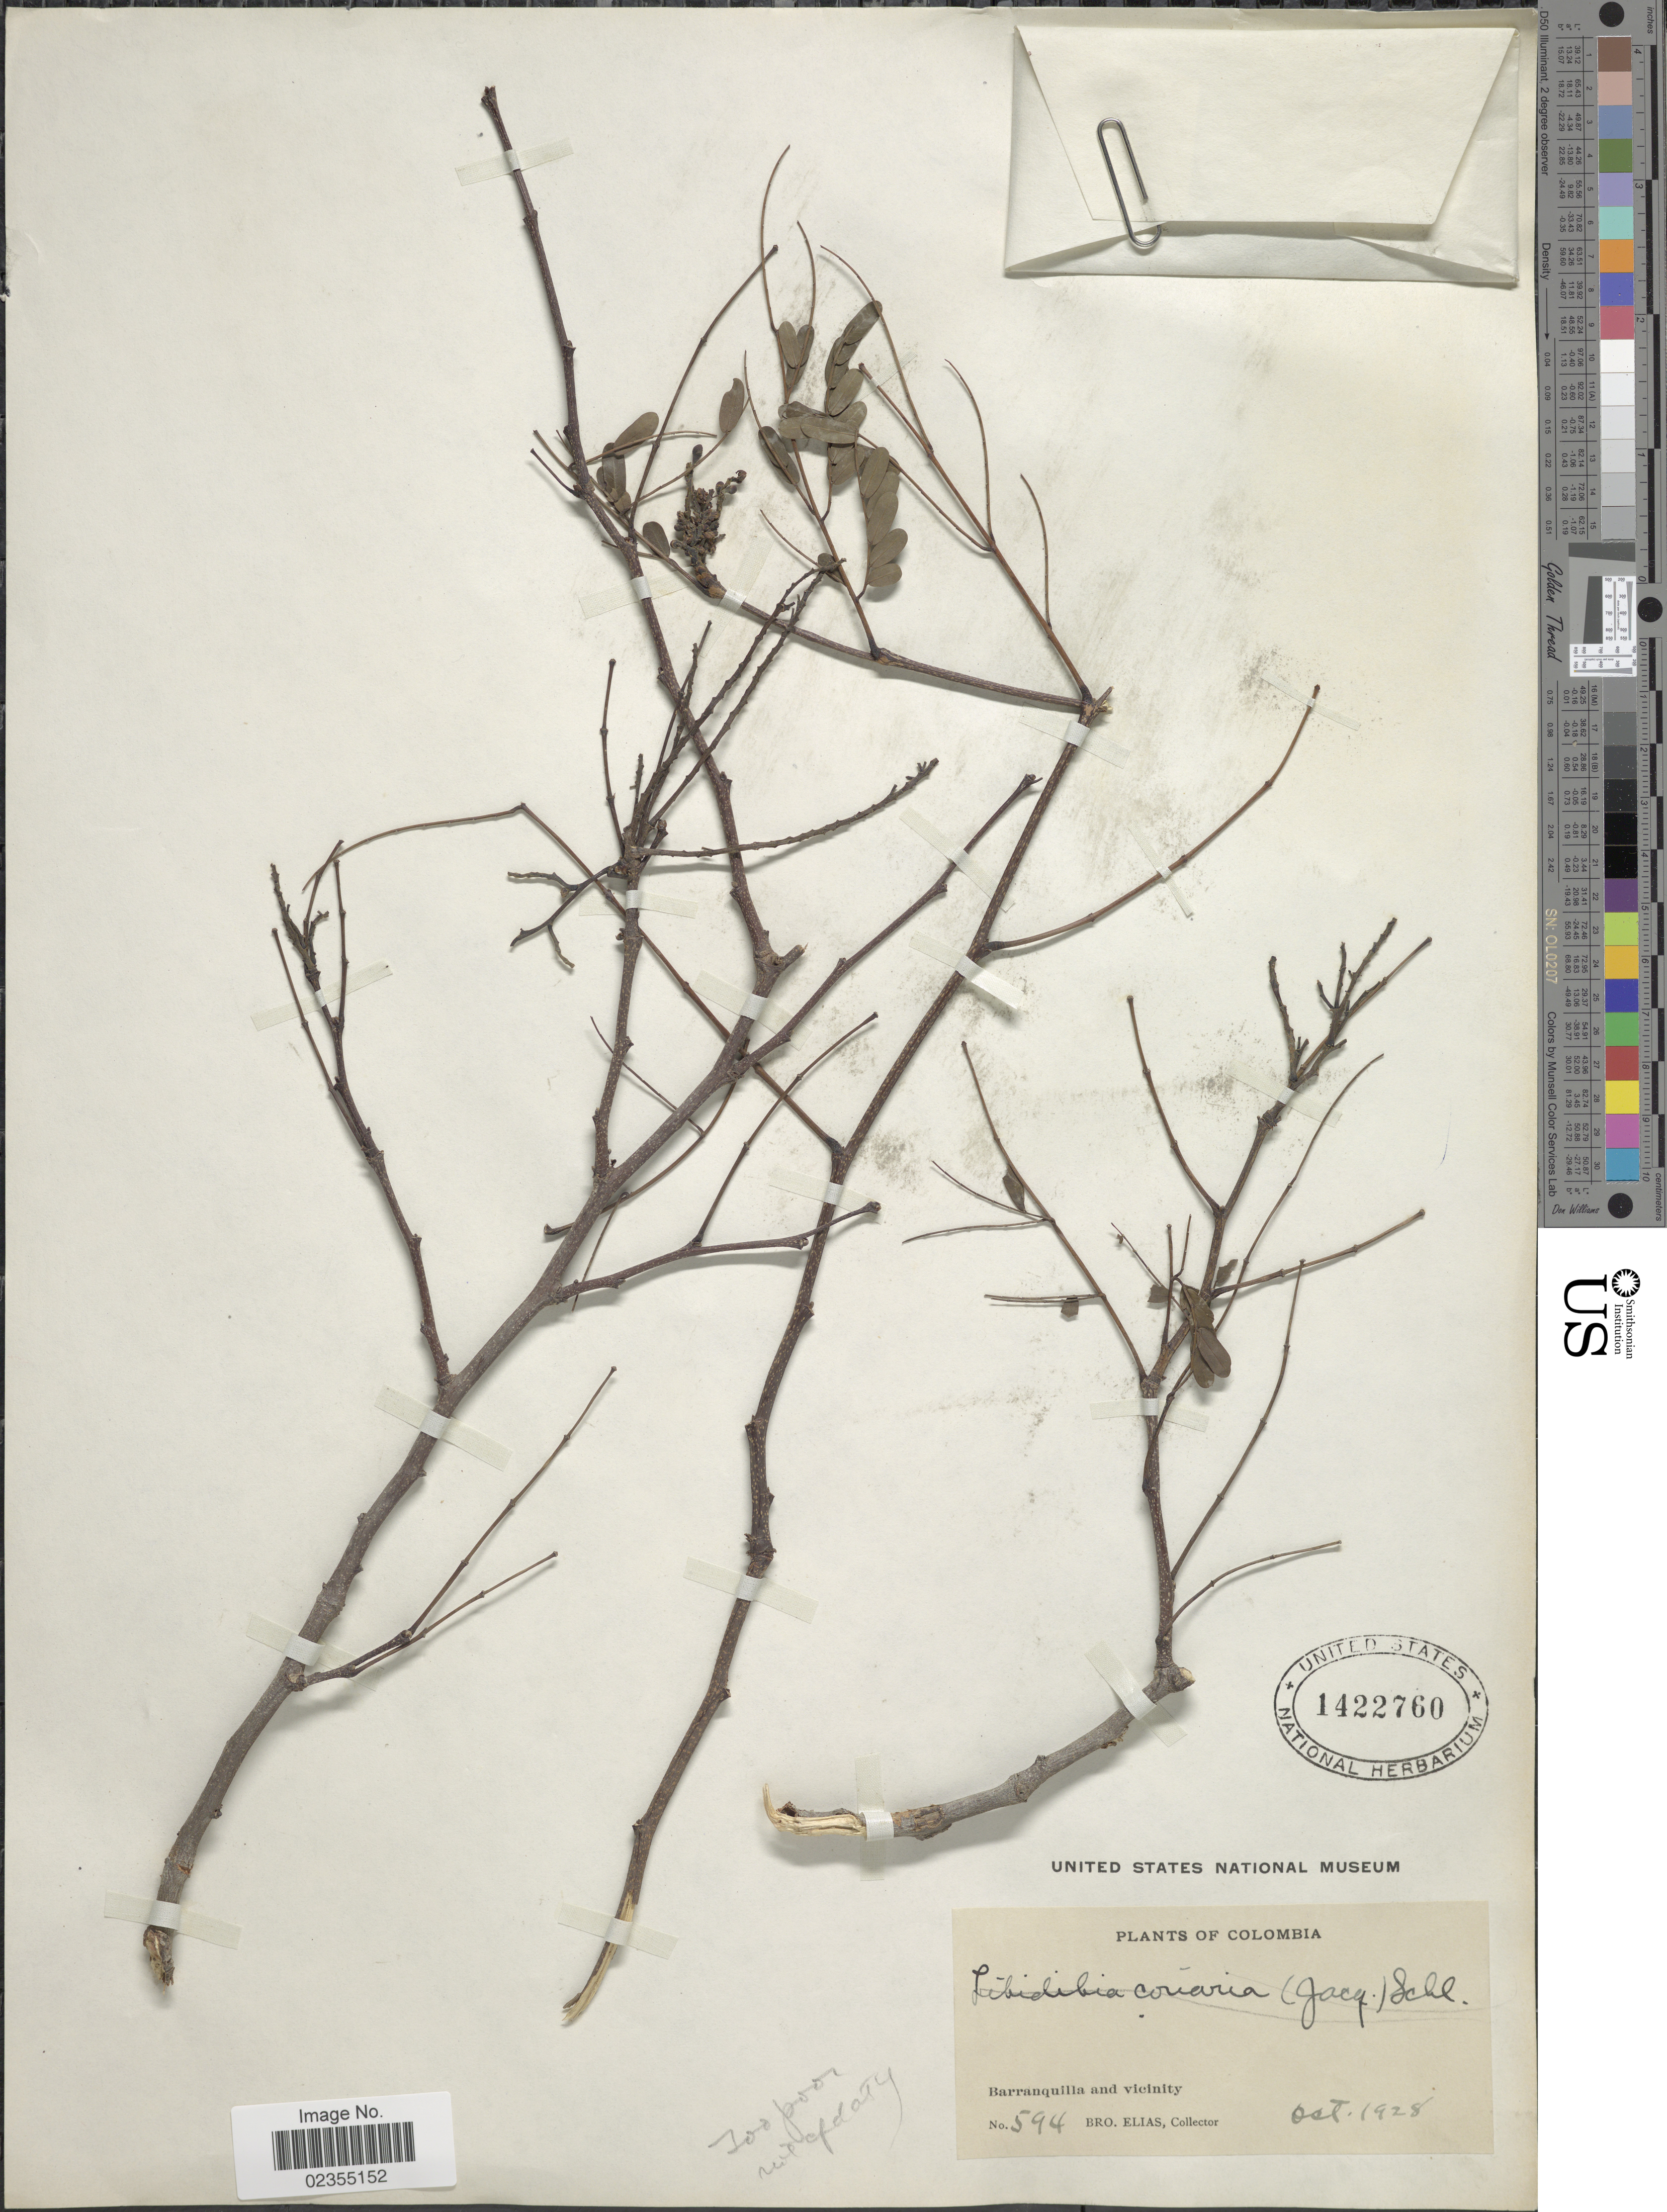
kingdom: Plantae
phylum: Tracheophyta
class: Magnoliopsida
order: Fabales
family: Fabaceae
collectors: Bro. Elias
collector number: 594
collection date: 1928-10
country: Colombia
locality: Barranquilla and vicinity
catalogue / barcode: US 1422760